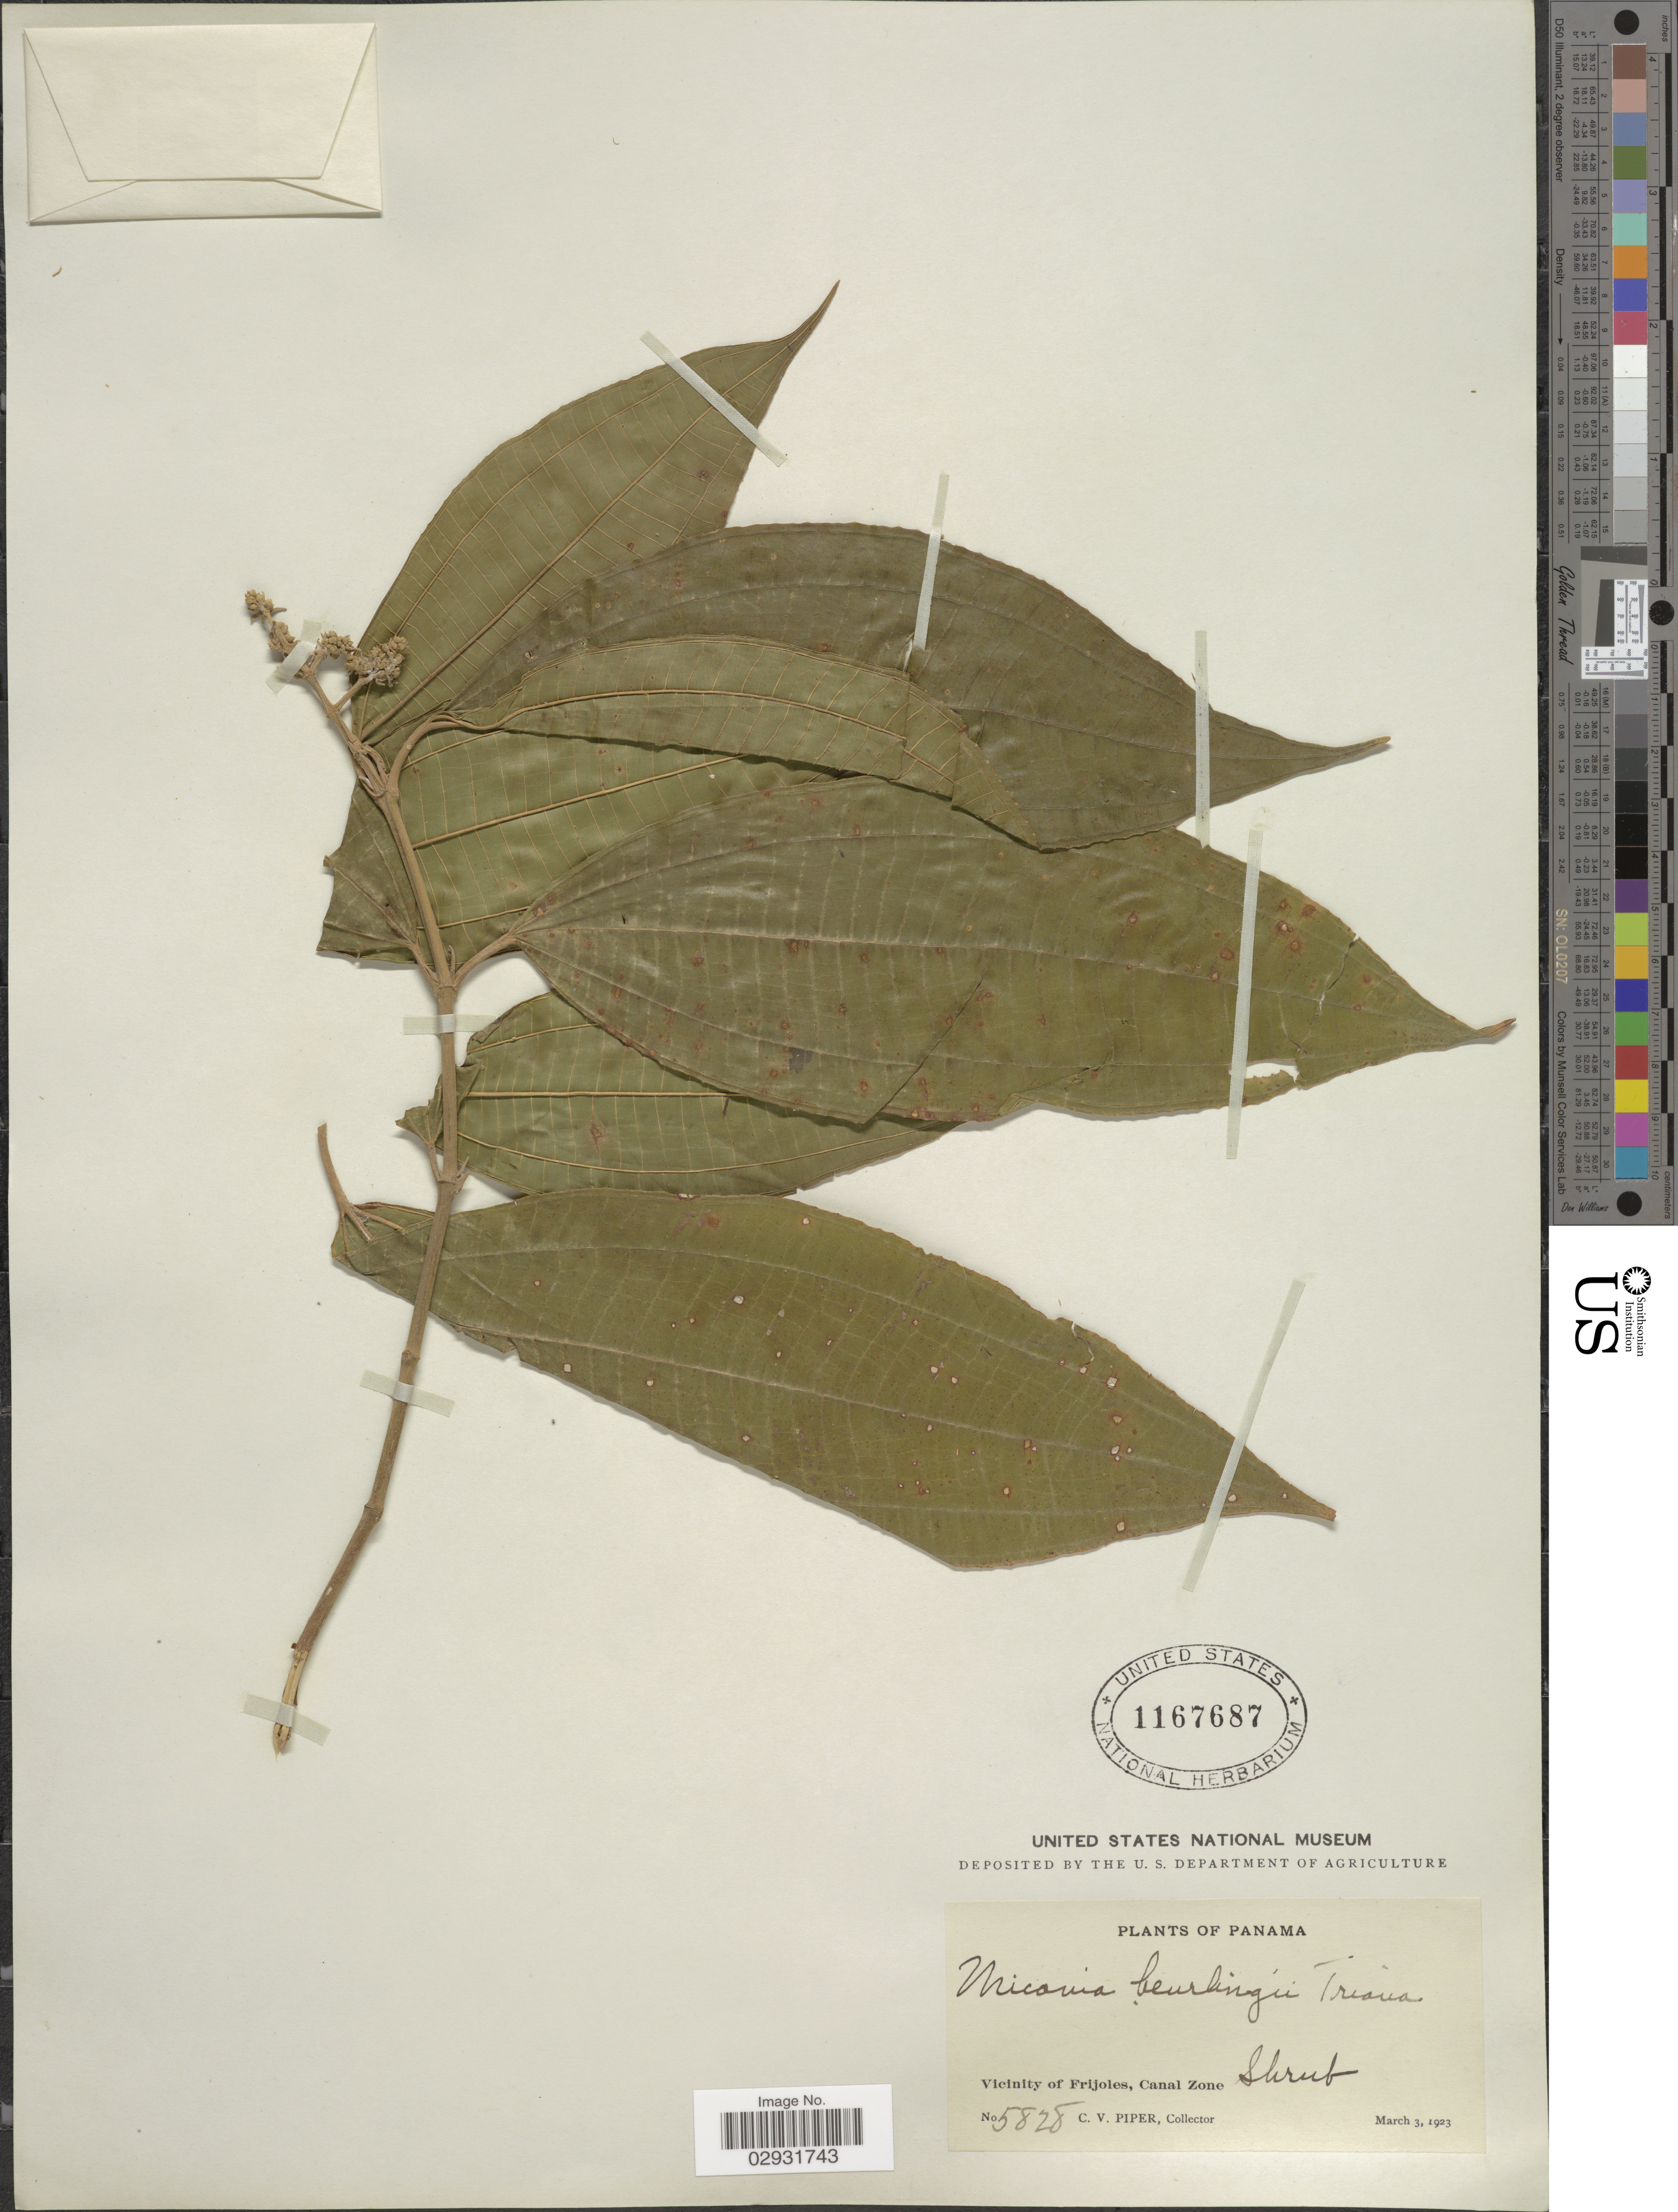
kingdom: Plantae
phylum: Tracheophyta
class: Magnoliopsida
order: Myrtales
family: Melastomataceae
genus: Miconia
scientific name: Miconia affinis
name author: DC.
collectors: C. V. Piper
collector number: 5828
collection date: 1923-03-03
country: Panama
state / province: Colón / Panamá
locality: Vicinity of Frijoles, Canal Zone.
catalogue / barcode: US 1167687